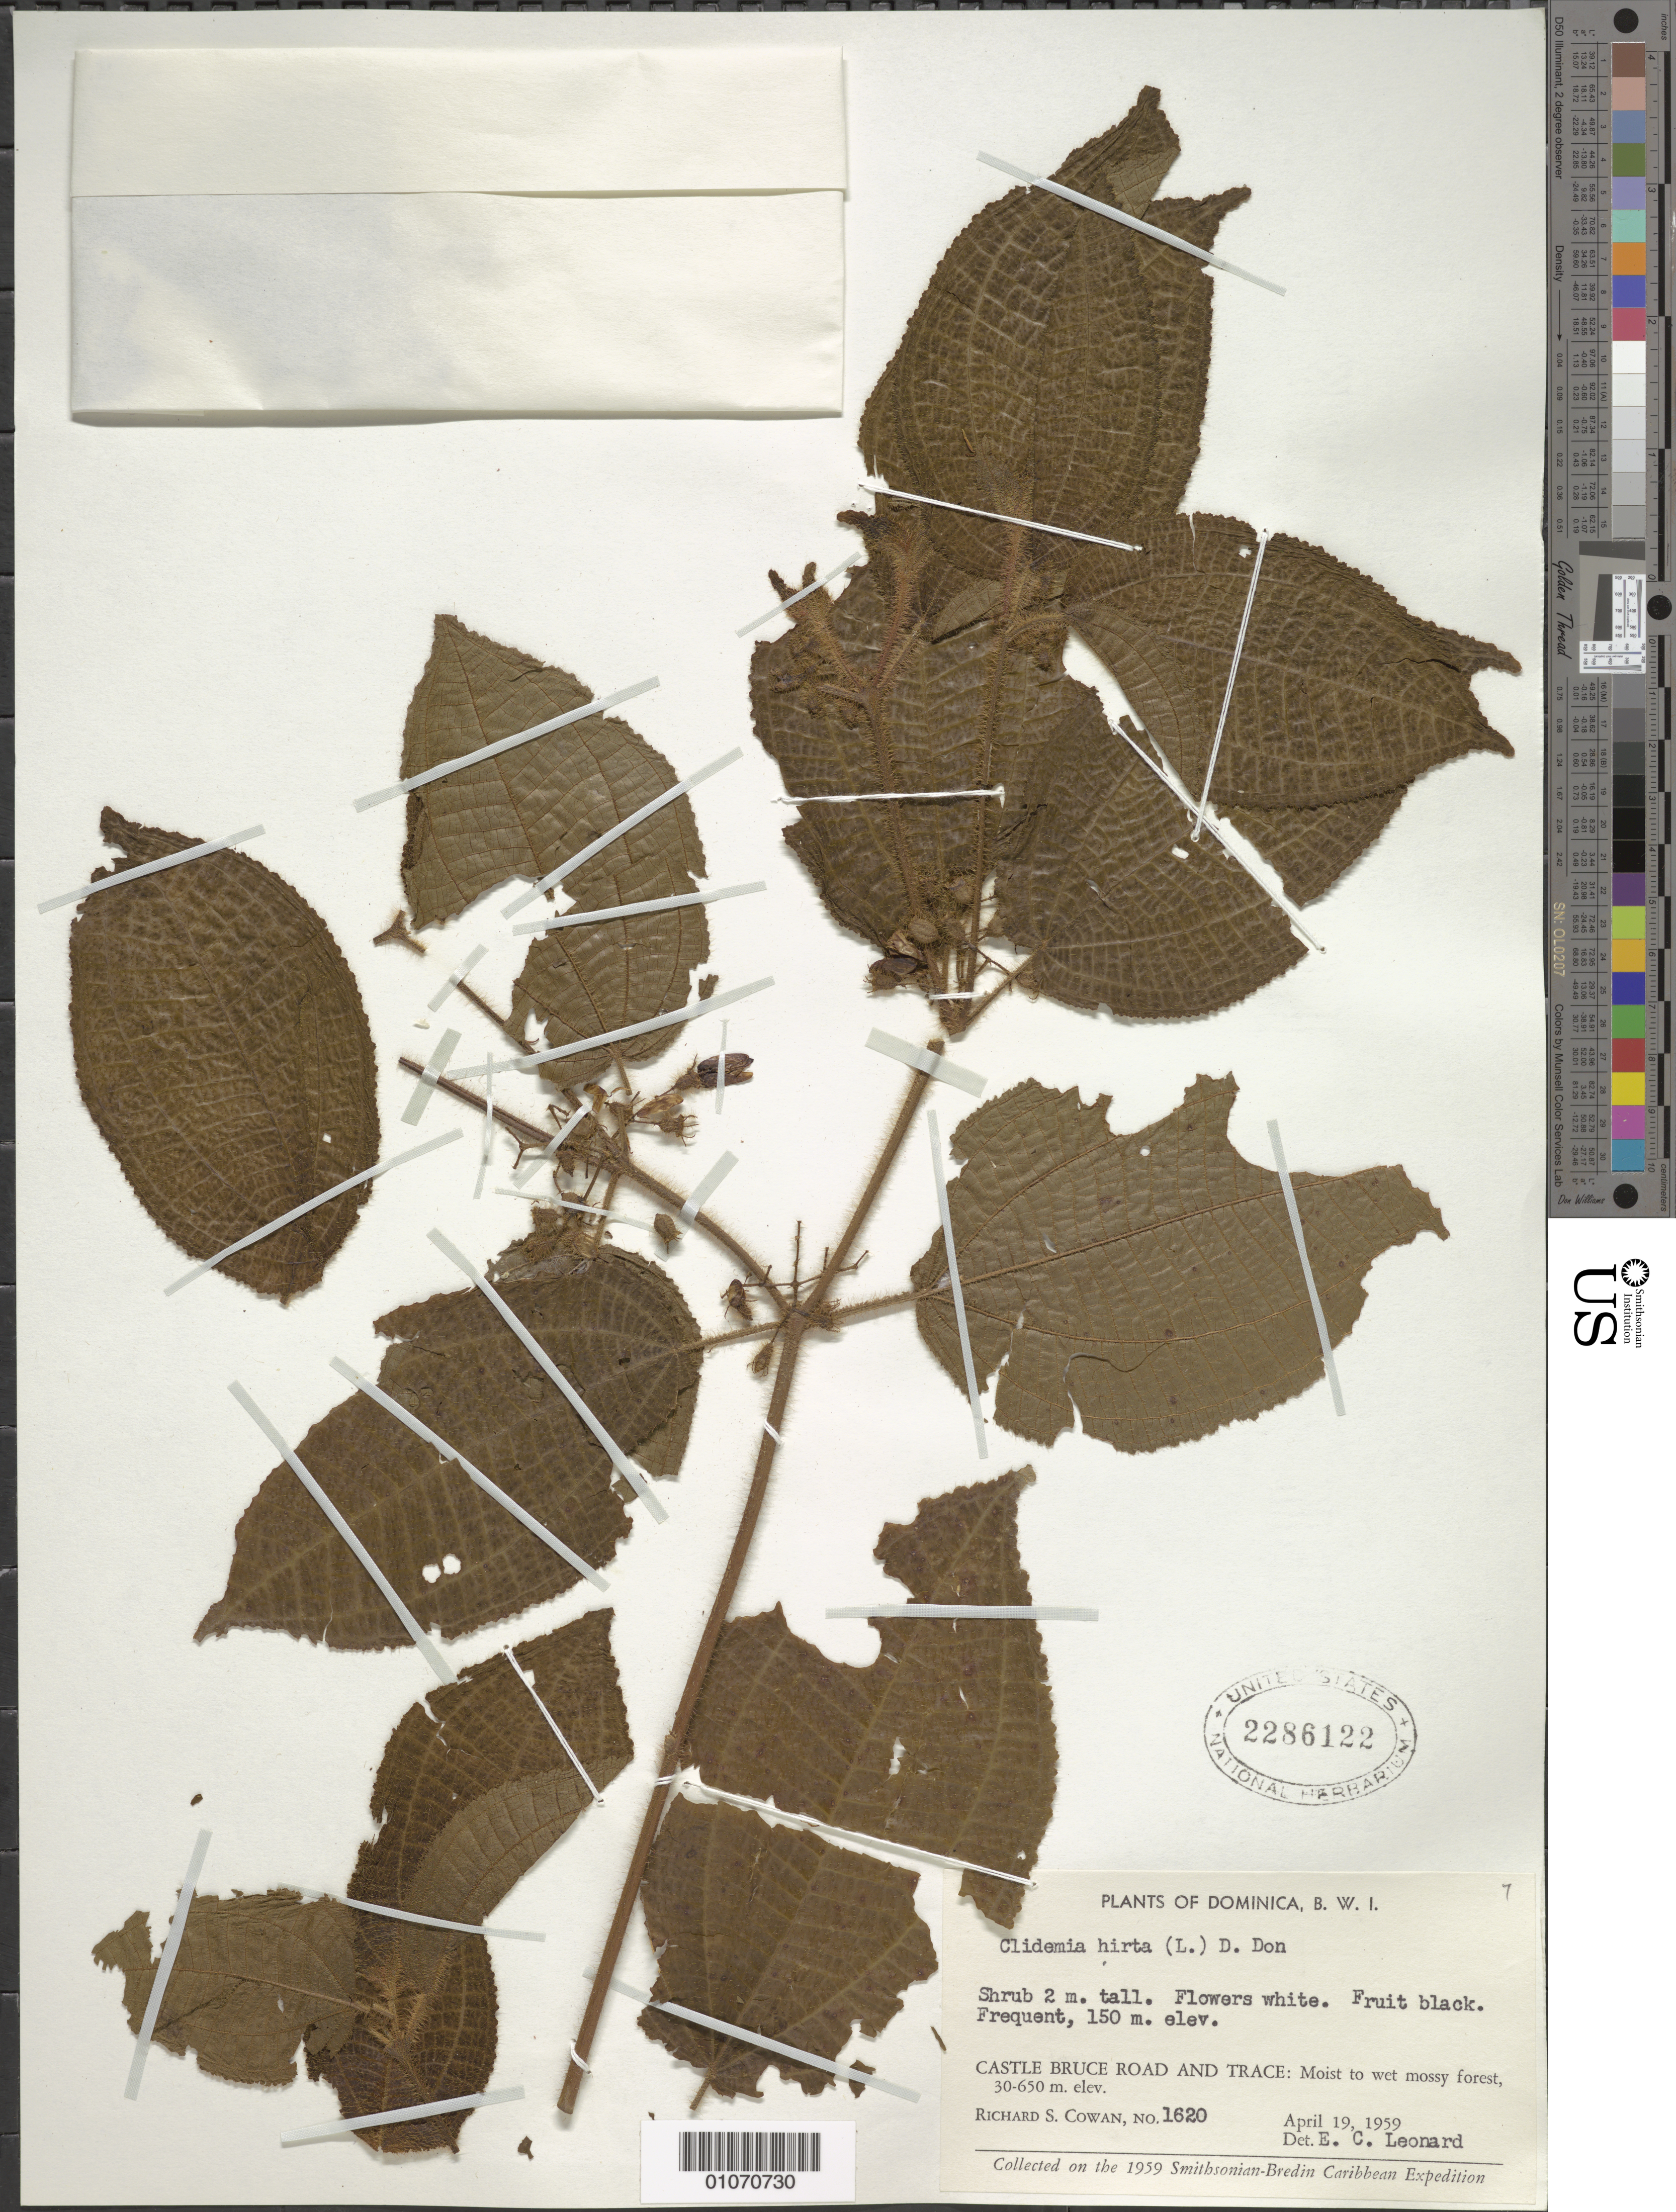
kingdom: Plantae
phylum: Tracheophyta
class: Magnoliopsida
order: Myrtales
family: Melastomataceae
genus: Clidemia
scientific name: Clidemia hirta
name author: (L.) D. Don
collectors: R. S. Cowan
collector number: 1620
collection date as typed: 19 Apr 1959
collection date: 1959-04-19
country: Dominica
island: Dominica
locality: Castle Bruce Road and Trace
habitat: Moist to wet mossy forest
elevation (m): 150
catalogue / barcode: US 2286122